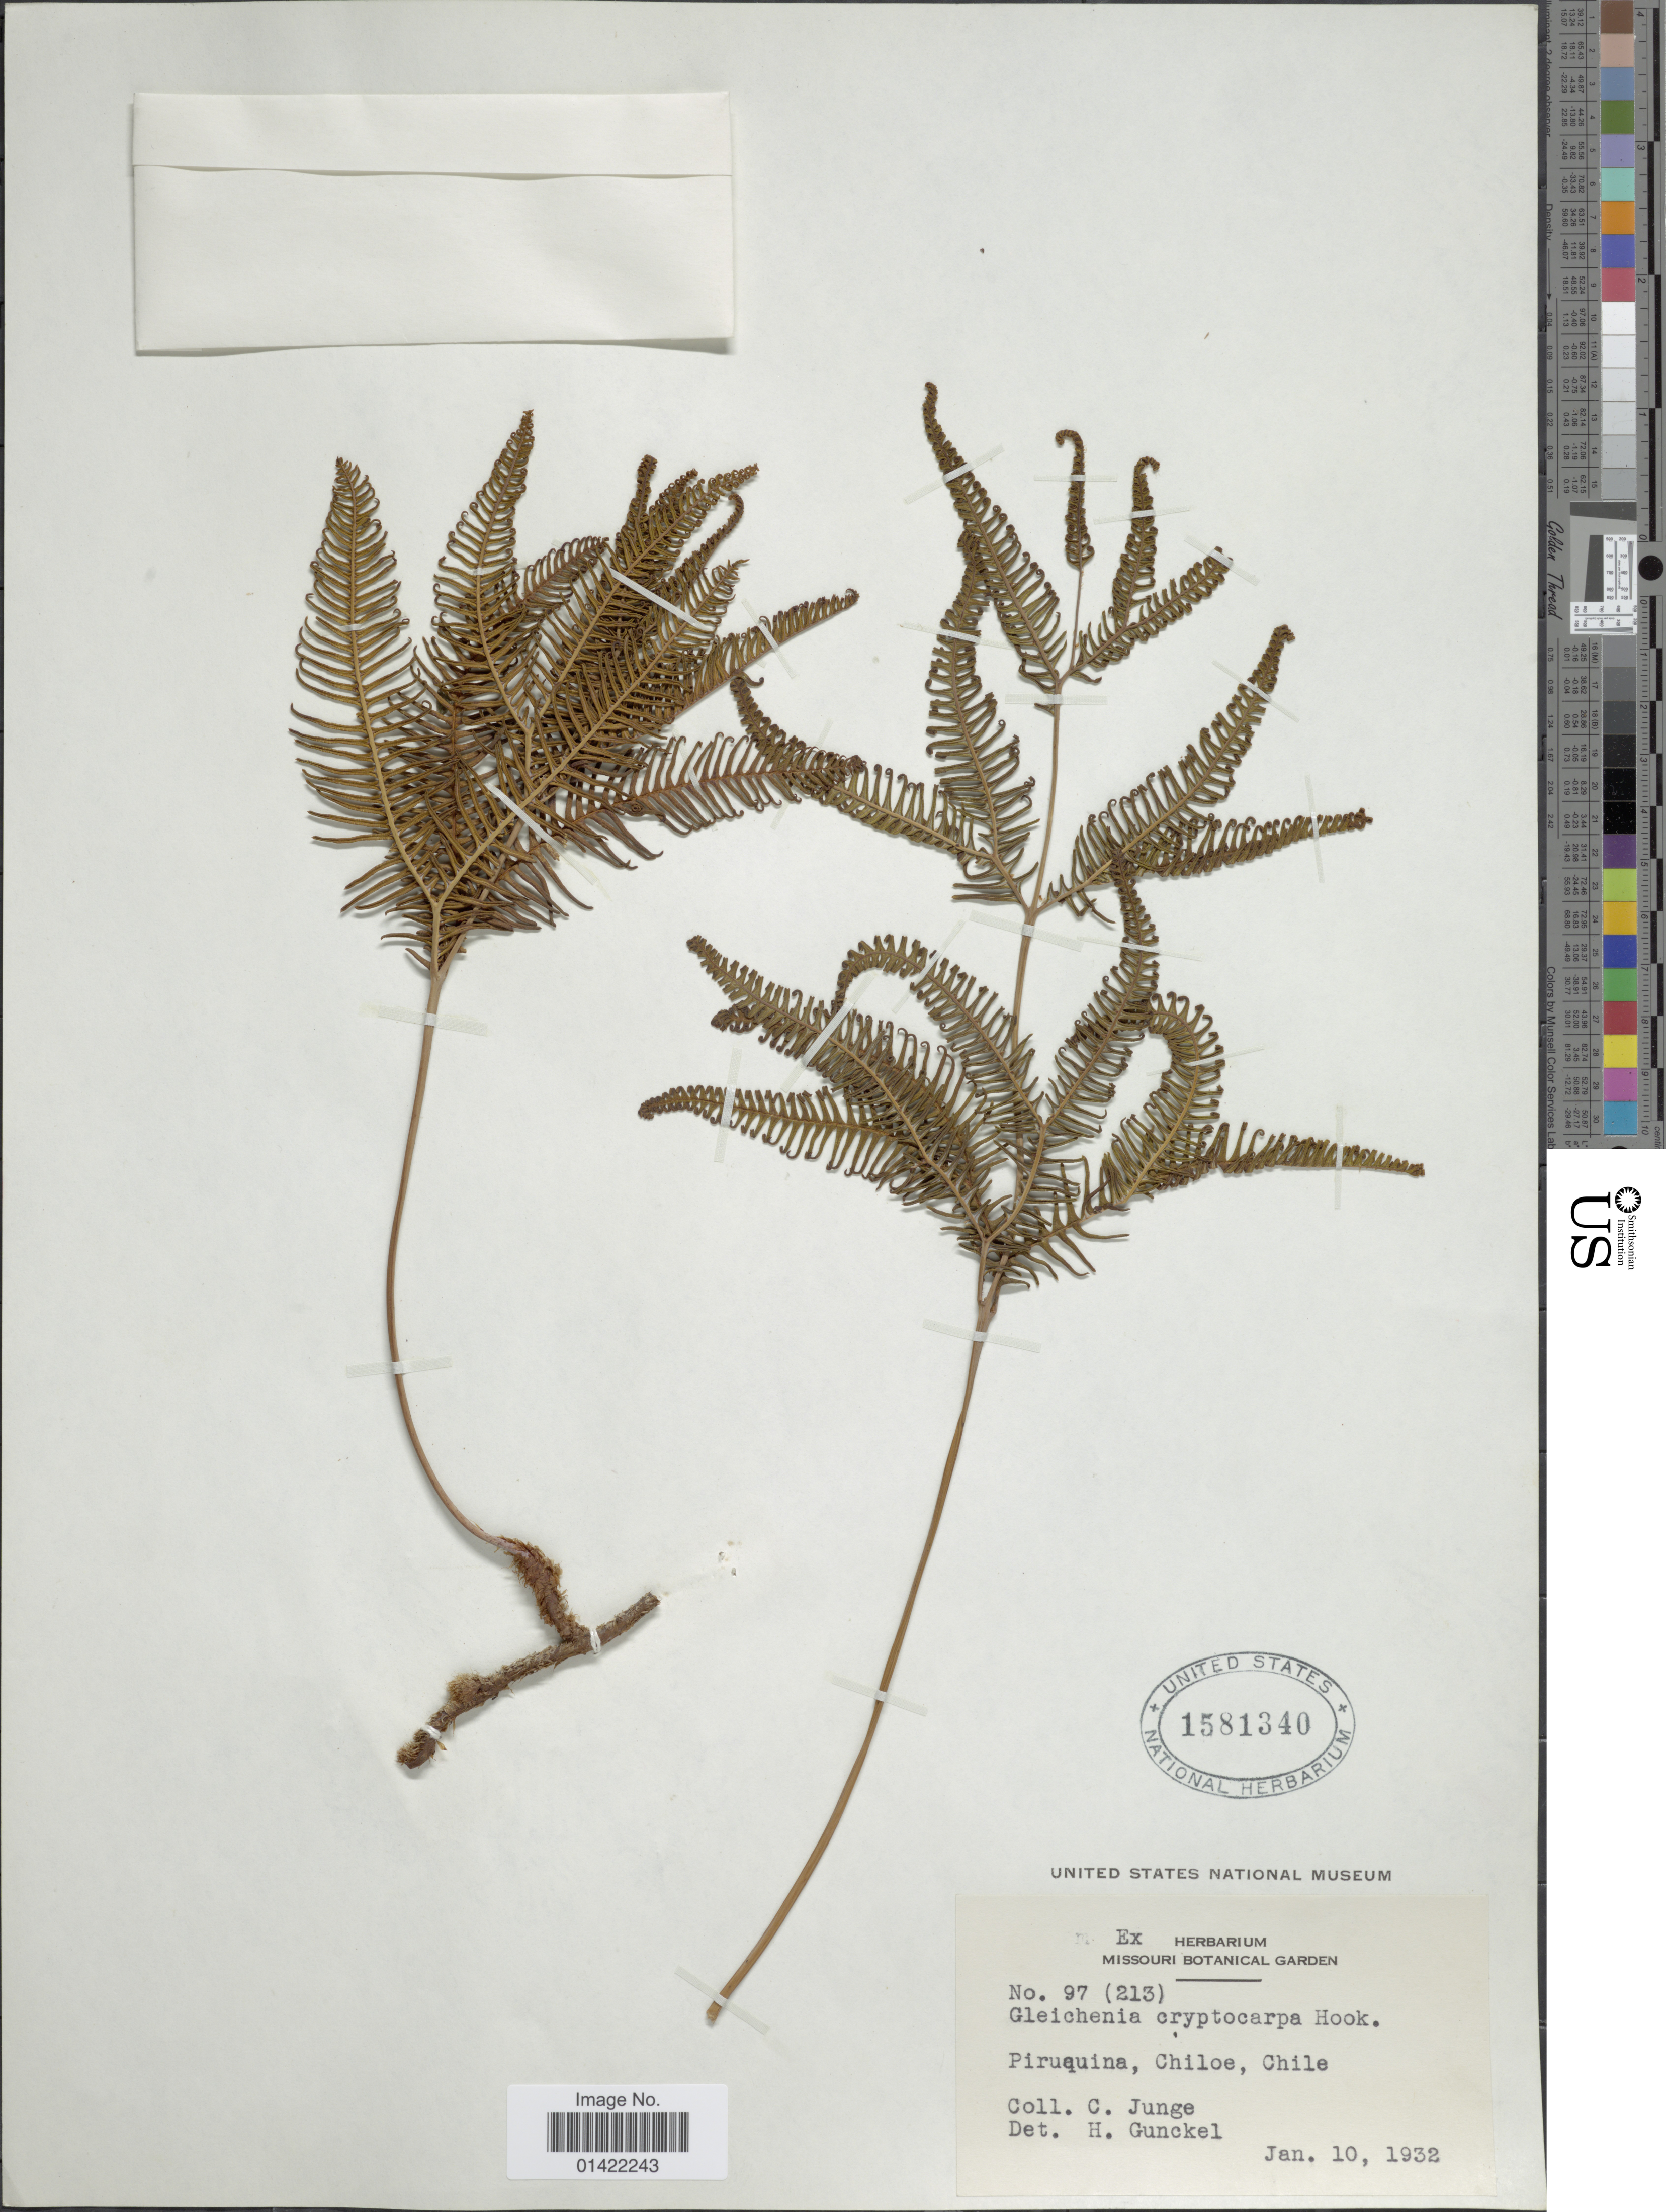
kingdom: Plantae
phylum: Tracheophyta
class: Polypodiopsida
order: Gleicheniales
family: Gleicheniaceae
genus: Sticherus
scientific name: Sticherus cryptocarpus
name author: (Hook.) Ching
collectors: C. Junge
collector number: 97(213)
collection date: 1932-01-10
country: Chile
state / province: Arica y Parinacota (XV)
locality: Piruquina, Chiloe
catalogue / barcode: US 1581340